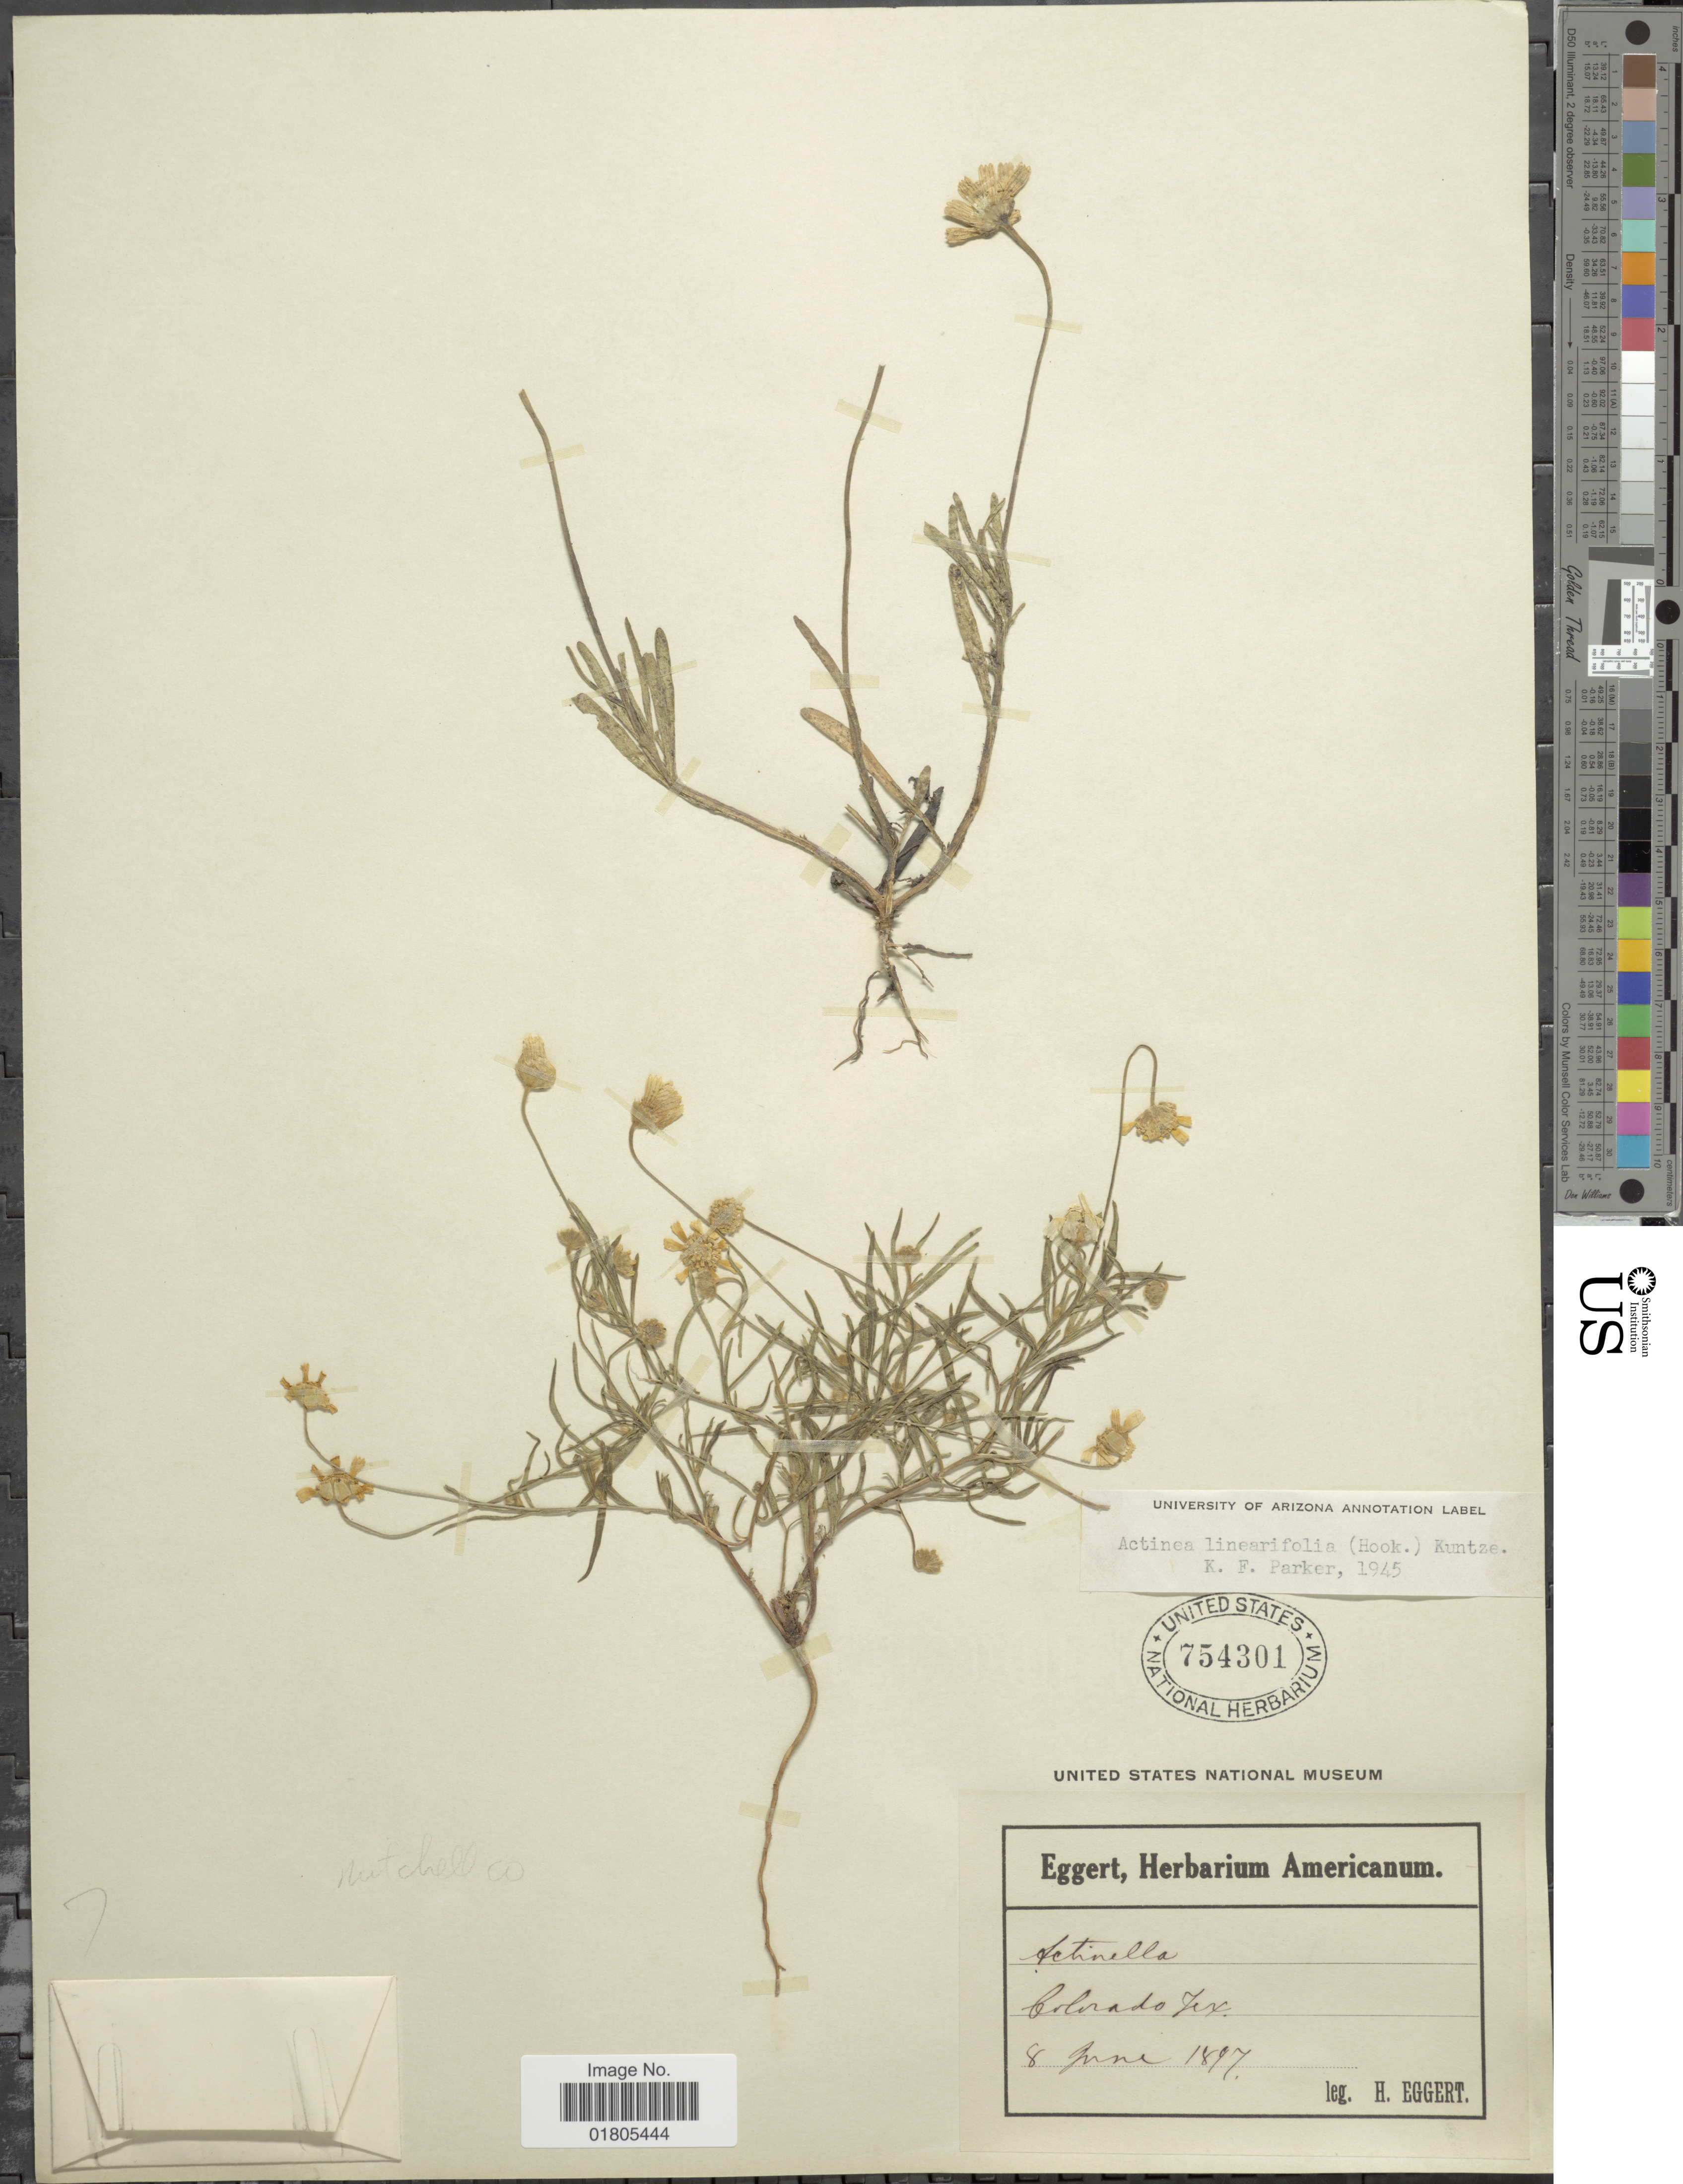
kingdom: Plantae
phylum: Tracheophyta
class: Magnoliopsida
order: Asterales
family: Asteraceae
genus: Actinea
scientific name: Actinea linearifolia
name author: (Hook.) Kuntze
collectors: H. Eggert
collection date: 1897-06-08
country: United States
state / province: Texas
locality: Colorado, Tex.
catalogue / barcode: US 754301